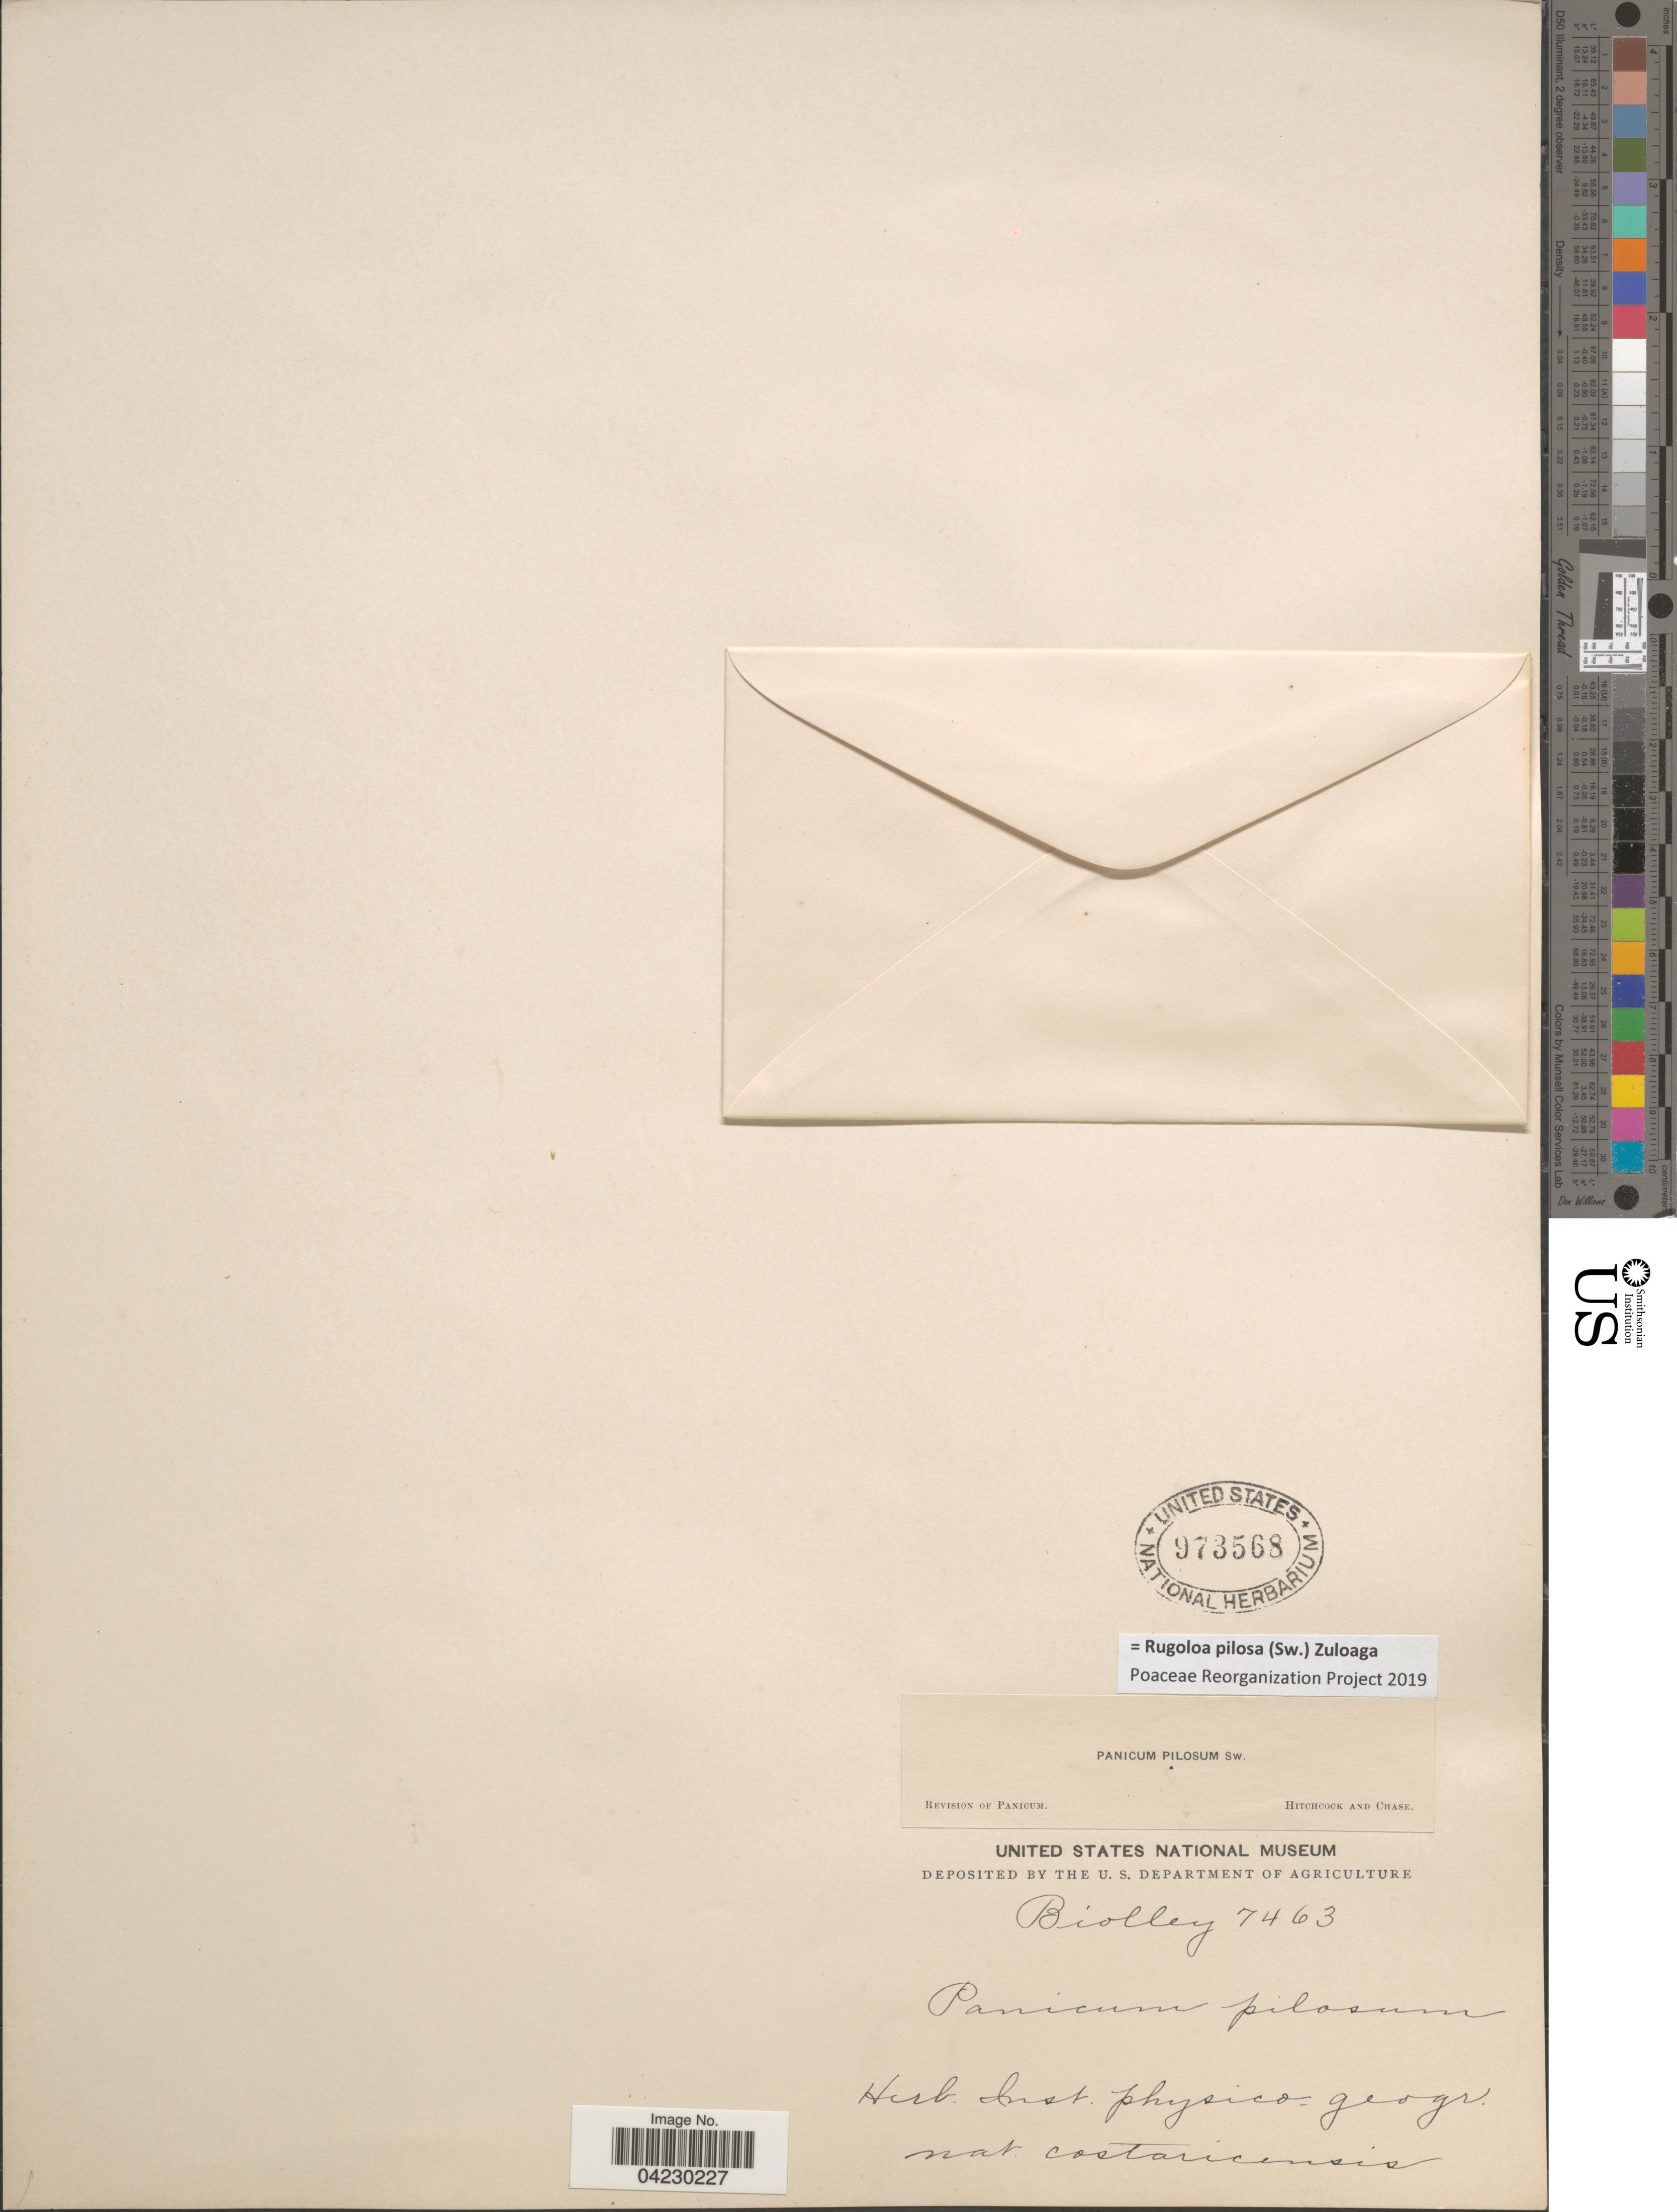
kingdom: Plantae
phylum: Tracheophyta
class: Liliopsida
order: Poales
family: Poaceae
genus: Rugoloa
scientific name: Rugoloa pilosa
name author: (Sw.) Zuloaga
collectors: Biolley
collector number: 7463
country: Costa Rica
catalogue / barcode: US 973568